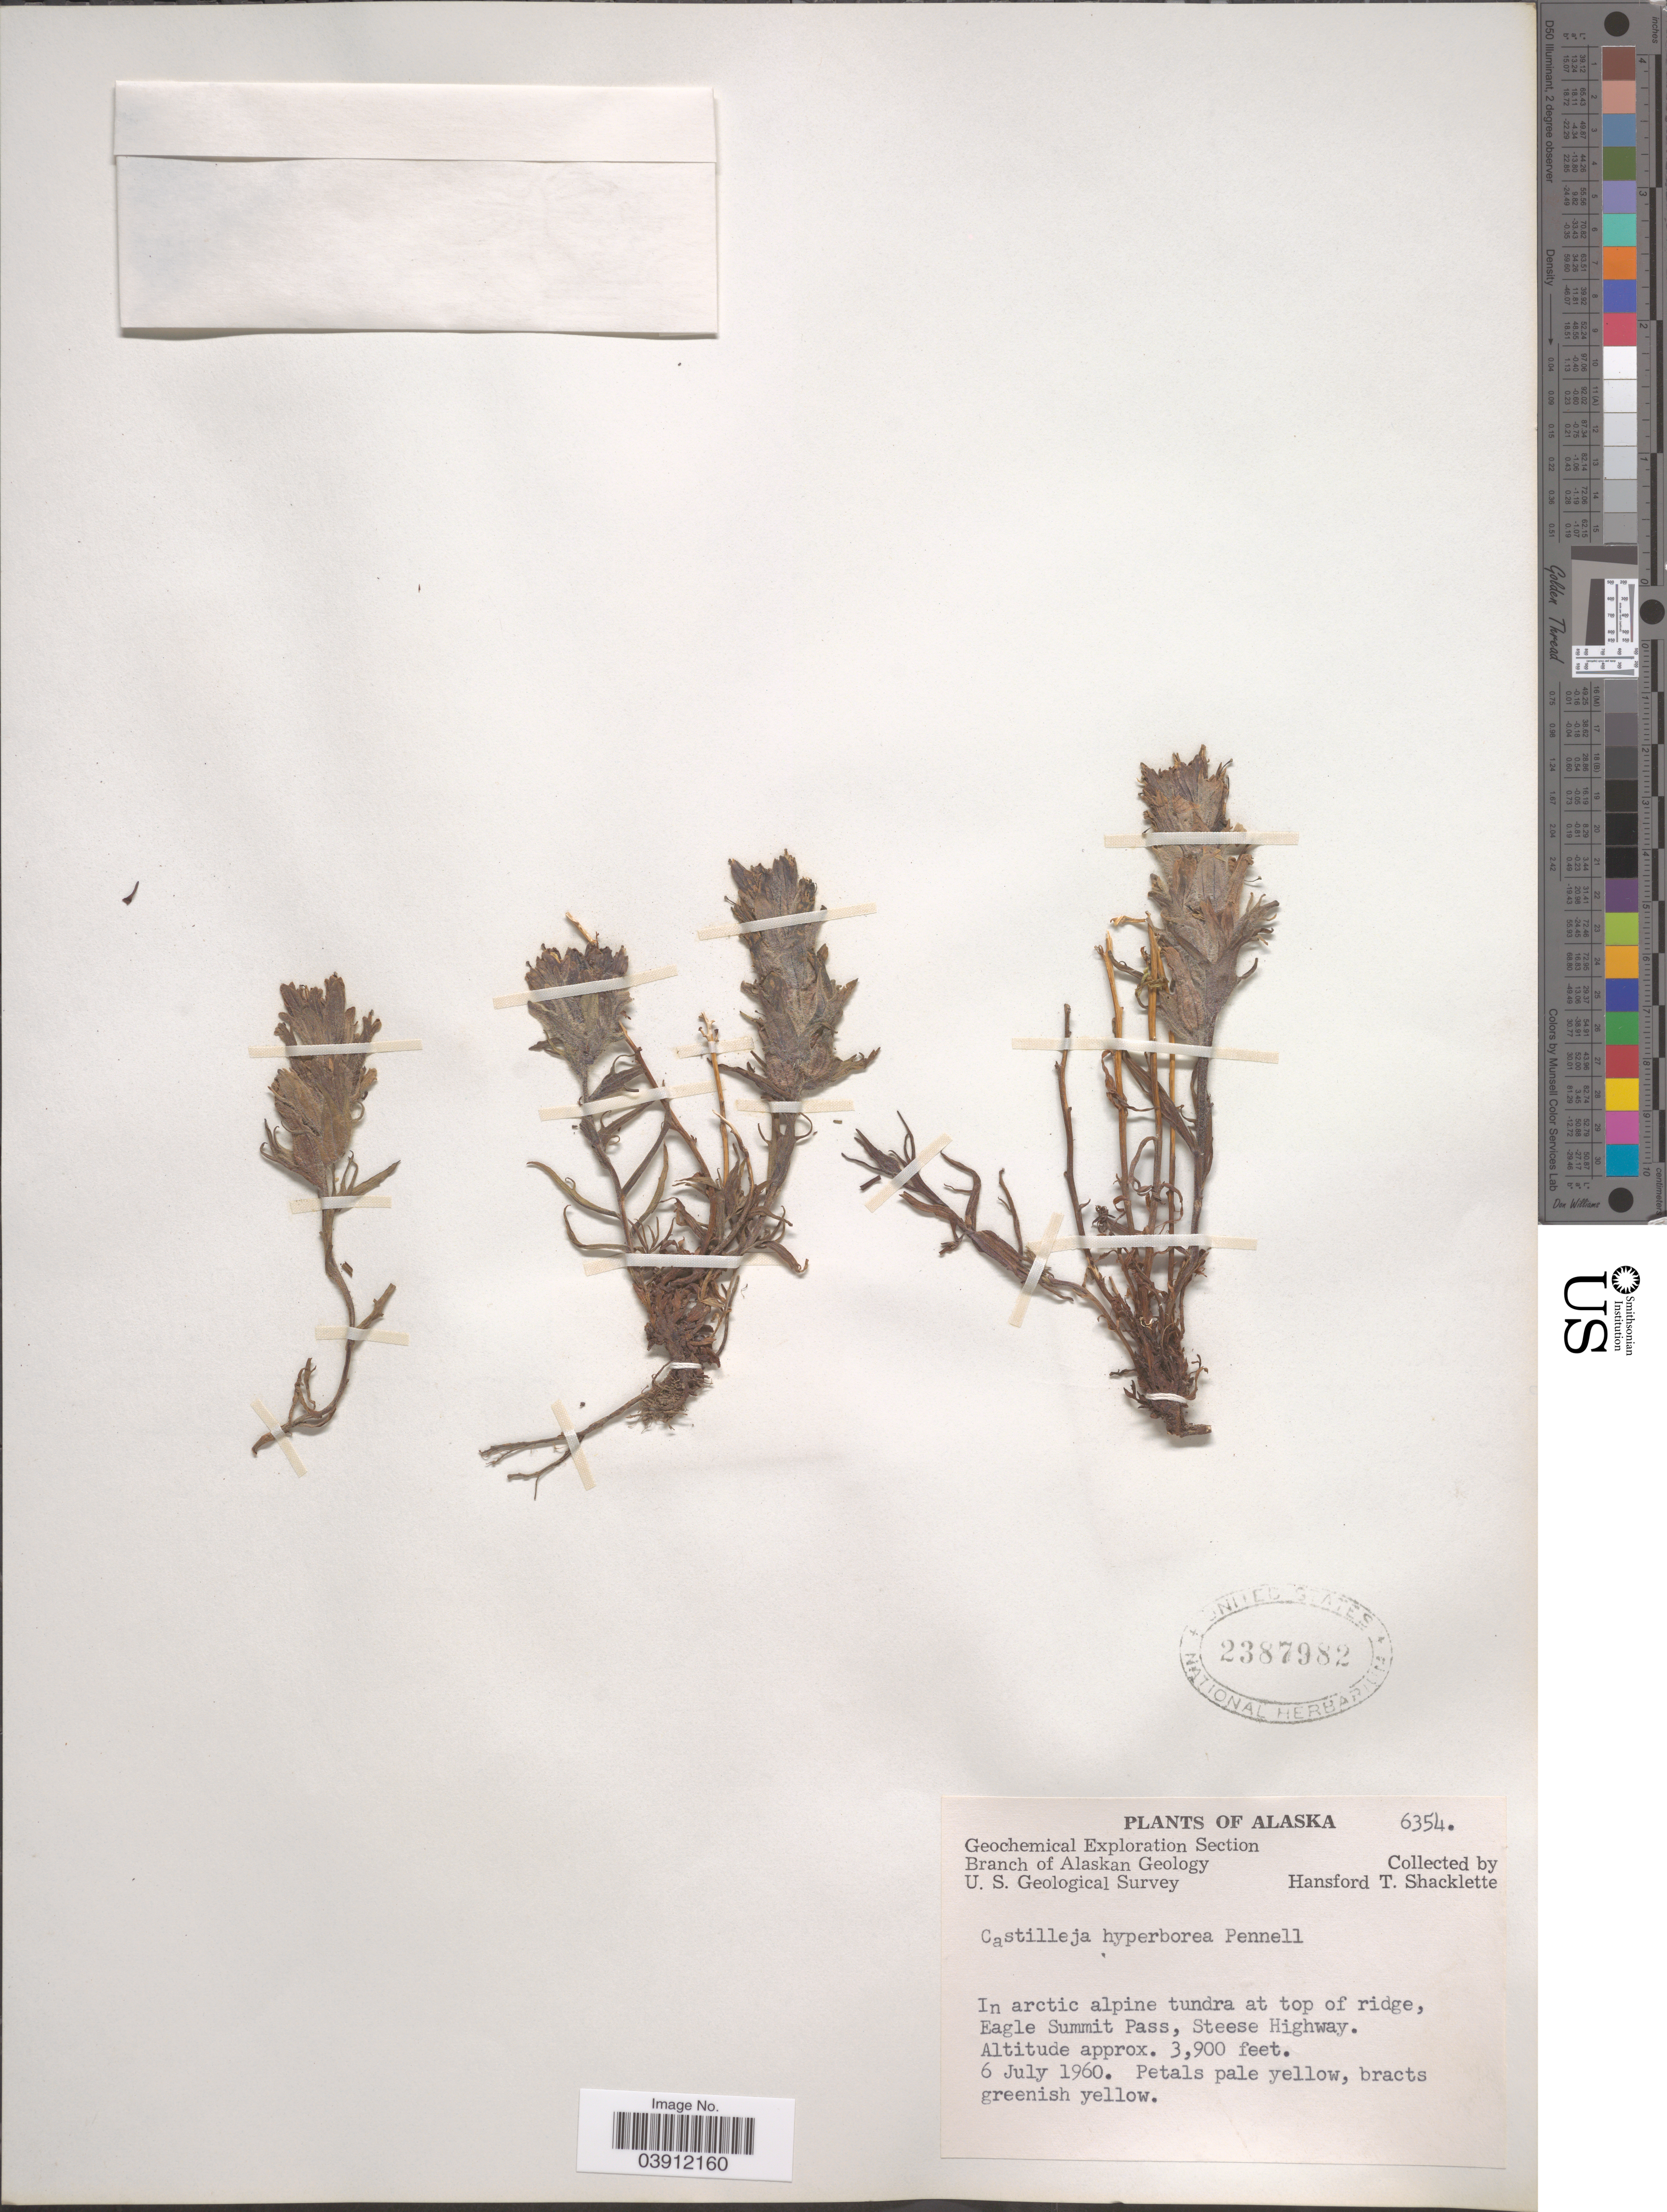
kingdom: Plantae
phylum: Tracheophyta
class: Magnoliopsida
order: Lamiales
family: Orobanchaceae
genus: Castilleja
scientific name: Castilleja hyperborea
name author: Pennell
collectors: H. Shacklette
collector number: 6354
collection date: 1960-07-06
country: United States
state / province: Alaska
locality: Eagle Summit Pass, Steese Highway.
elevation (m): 1189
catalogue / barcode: US 2387982